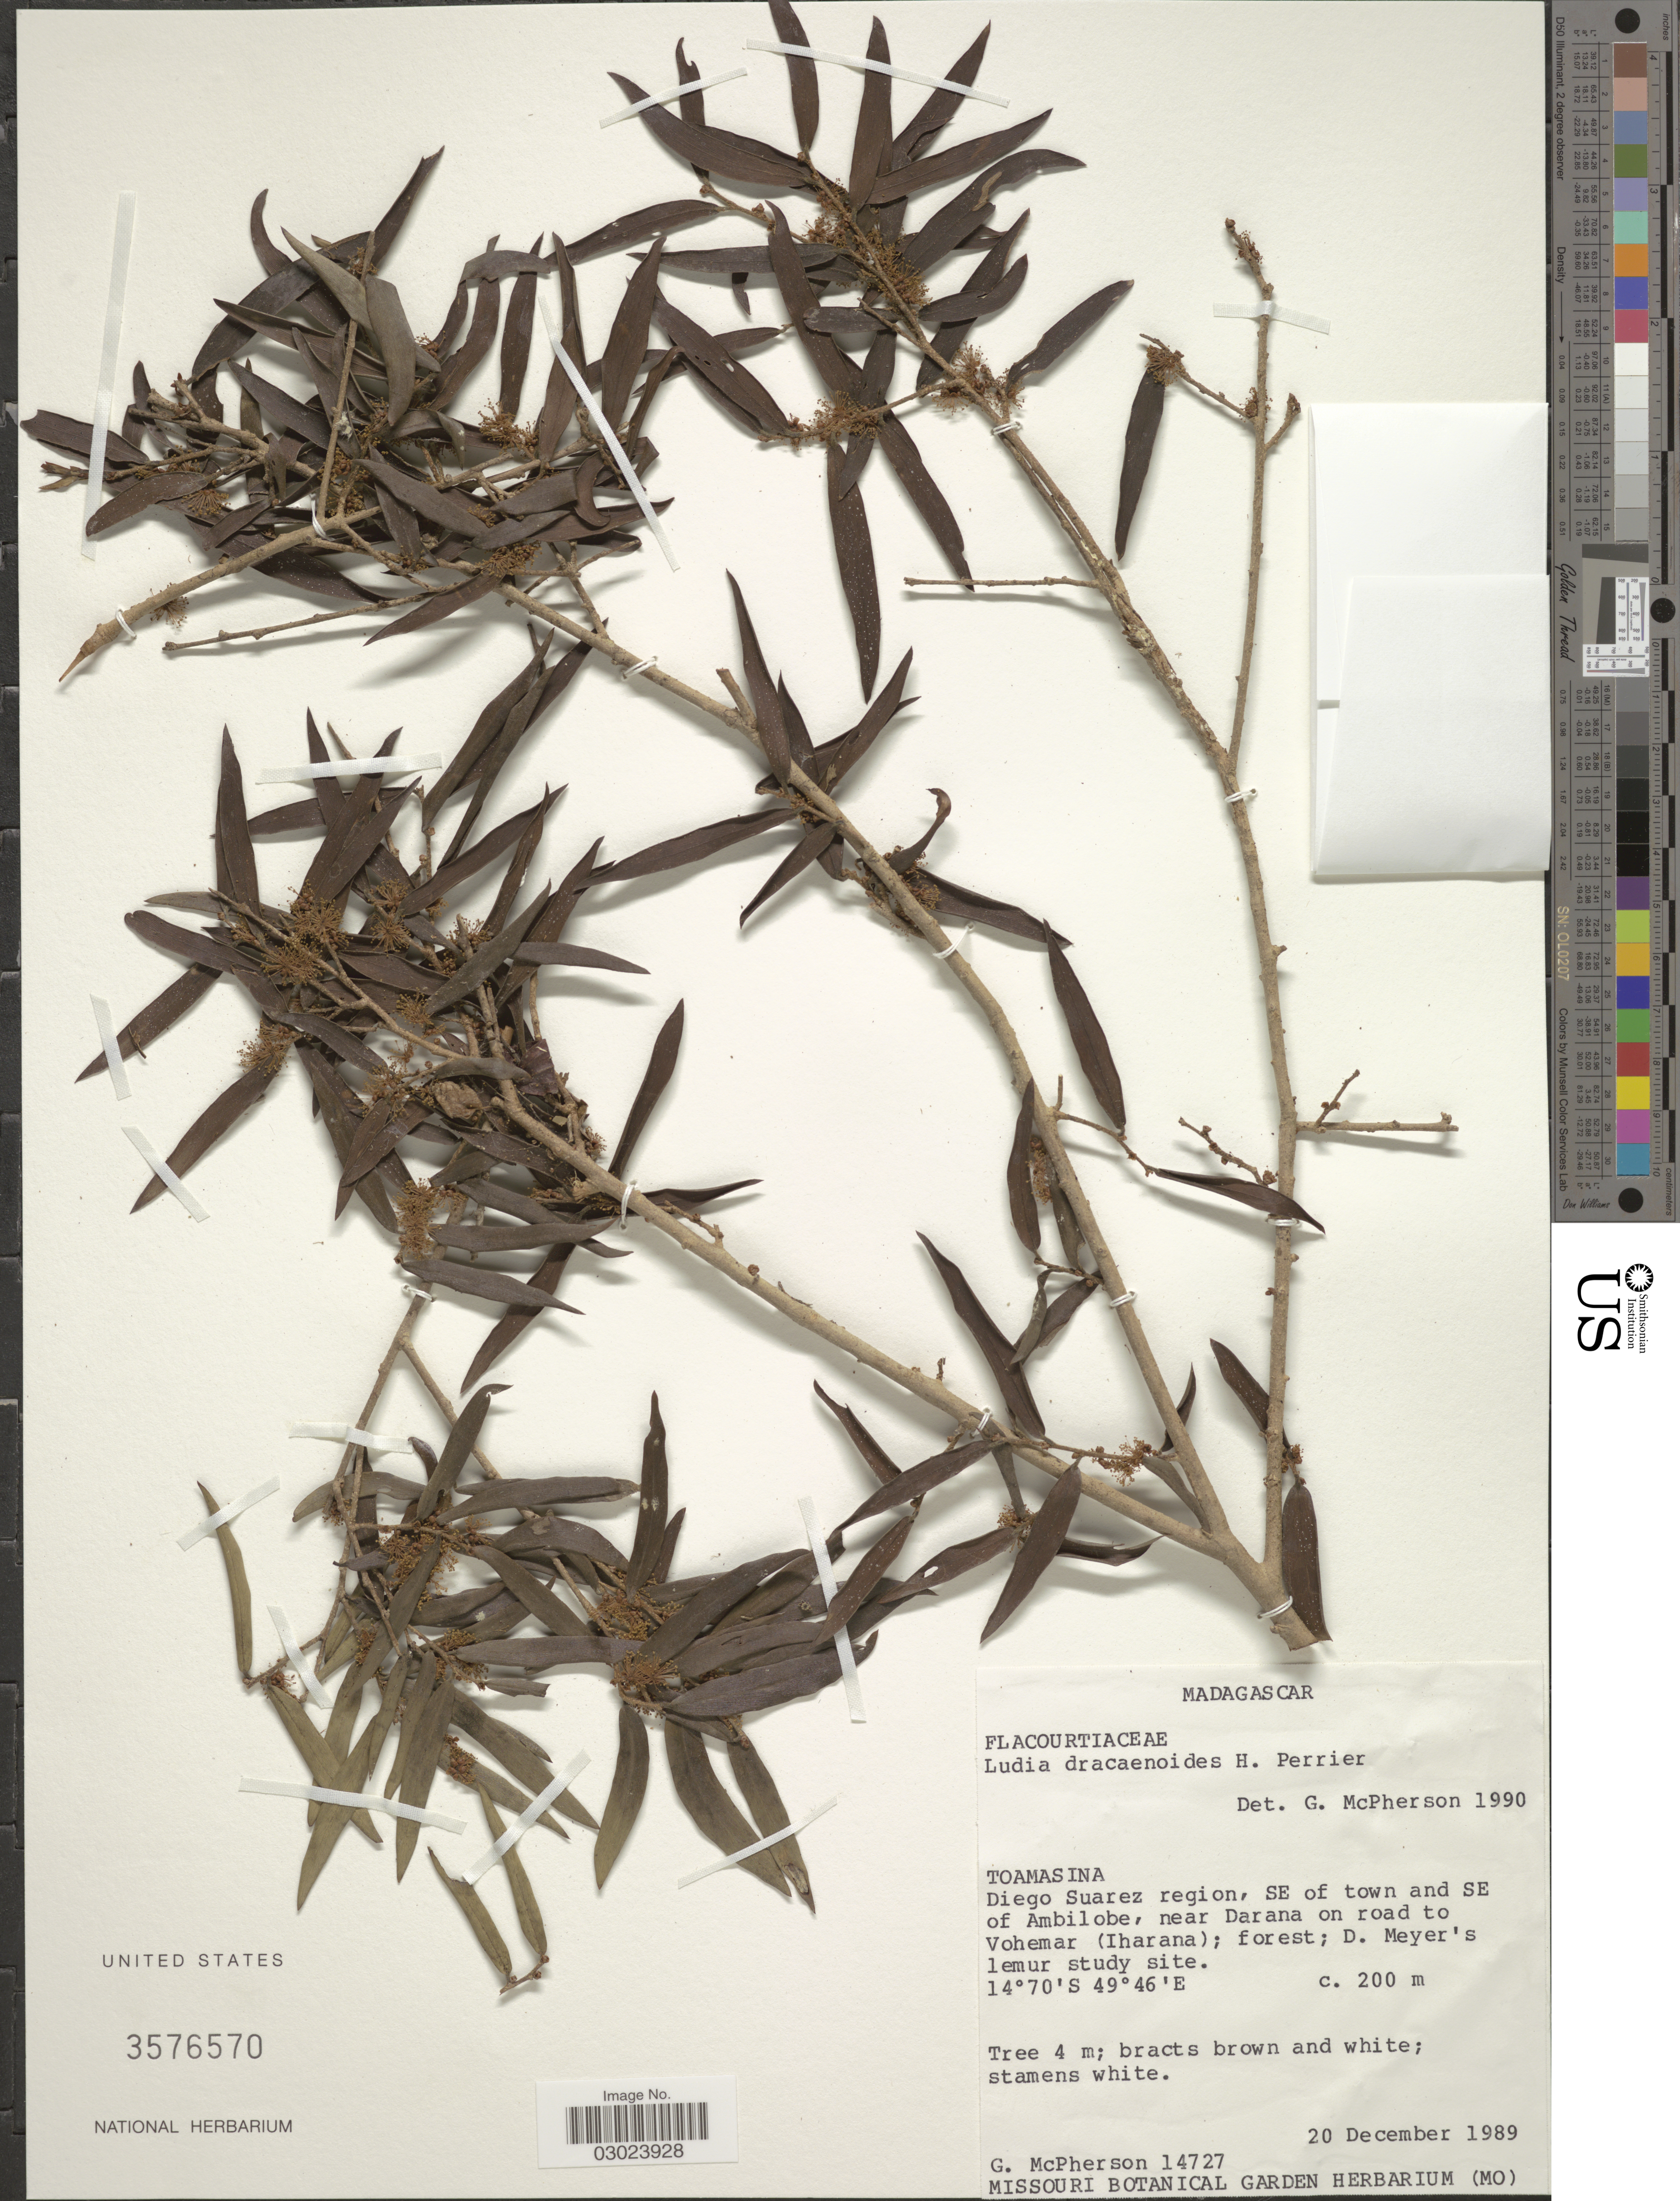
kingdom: Plantae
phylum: Tracheophyta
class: Magnoliopsida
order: Malpighiales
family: Salicaceae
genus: Ludia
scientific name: Ludia dracaenoides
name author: H. Perrier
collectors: G. McPherson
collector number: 14727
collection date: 1989-12-20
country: Madagascar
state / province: Sava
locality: Diego Suarez region, SE of town and SE of Ambilobe, near Darana on road to Vohemar (Iharana). D. Meyer's lemur study site.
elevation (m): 200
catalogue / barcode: US 3576570